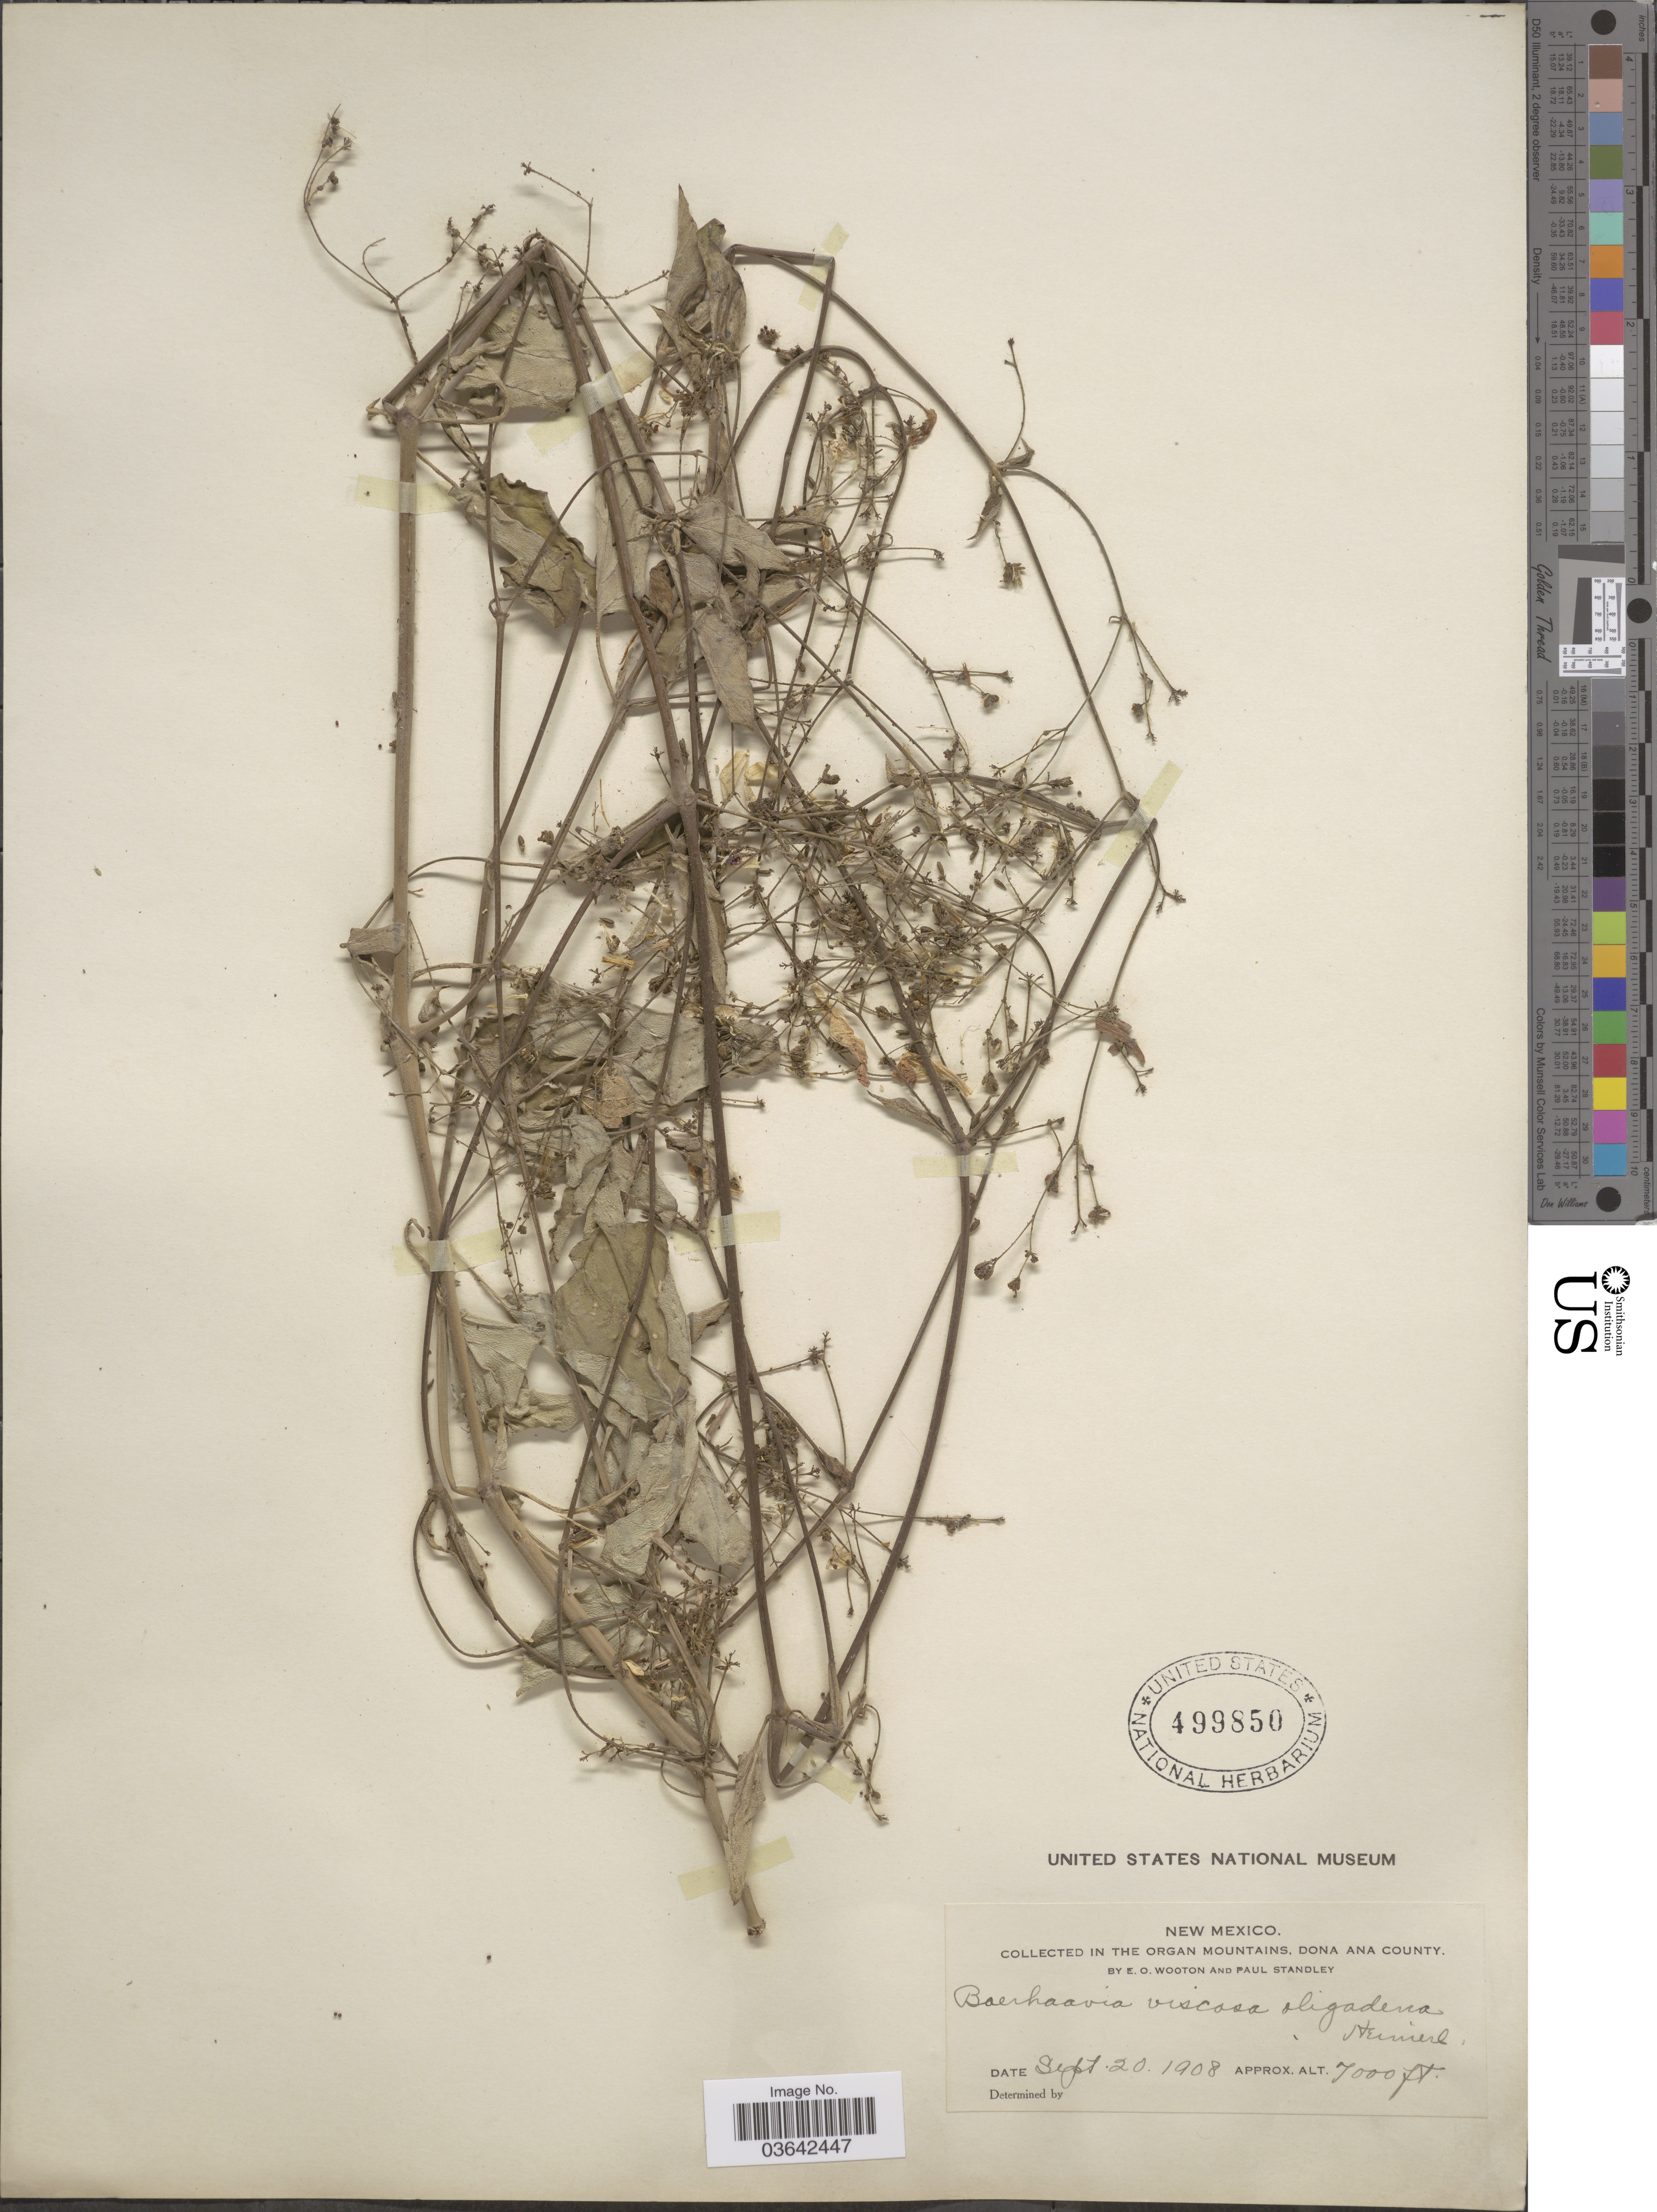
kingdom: Plantae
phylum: Tracheophyta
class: Magnoliopsida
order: Caryophyllales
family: Nyctaginaceae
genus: Boerhavia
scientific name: Boerhavia coccinea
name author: Mill.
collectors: E. O. Wooton & P. C. Standley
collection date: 1908-09-20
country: United States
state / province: New Mexico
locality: The Organ Mountains, Dona Ana County.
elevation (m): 2134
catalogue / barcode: US 499850